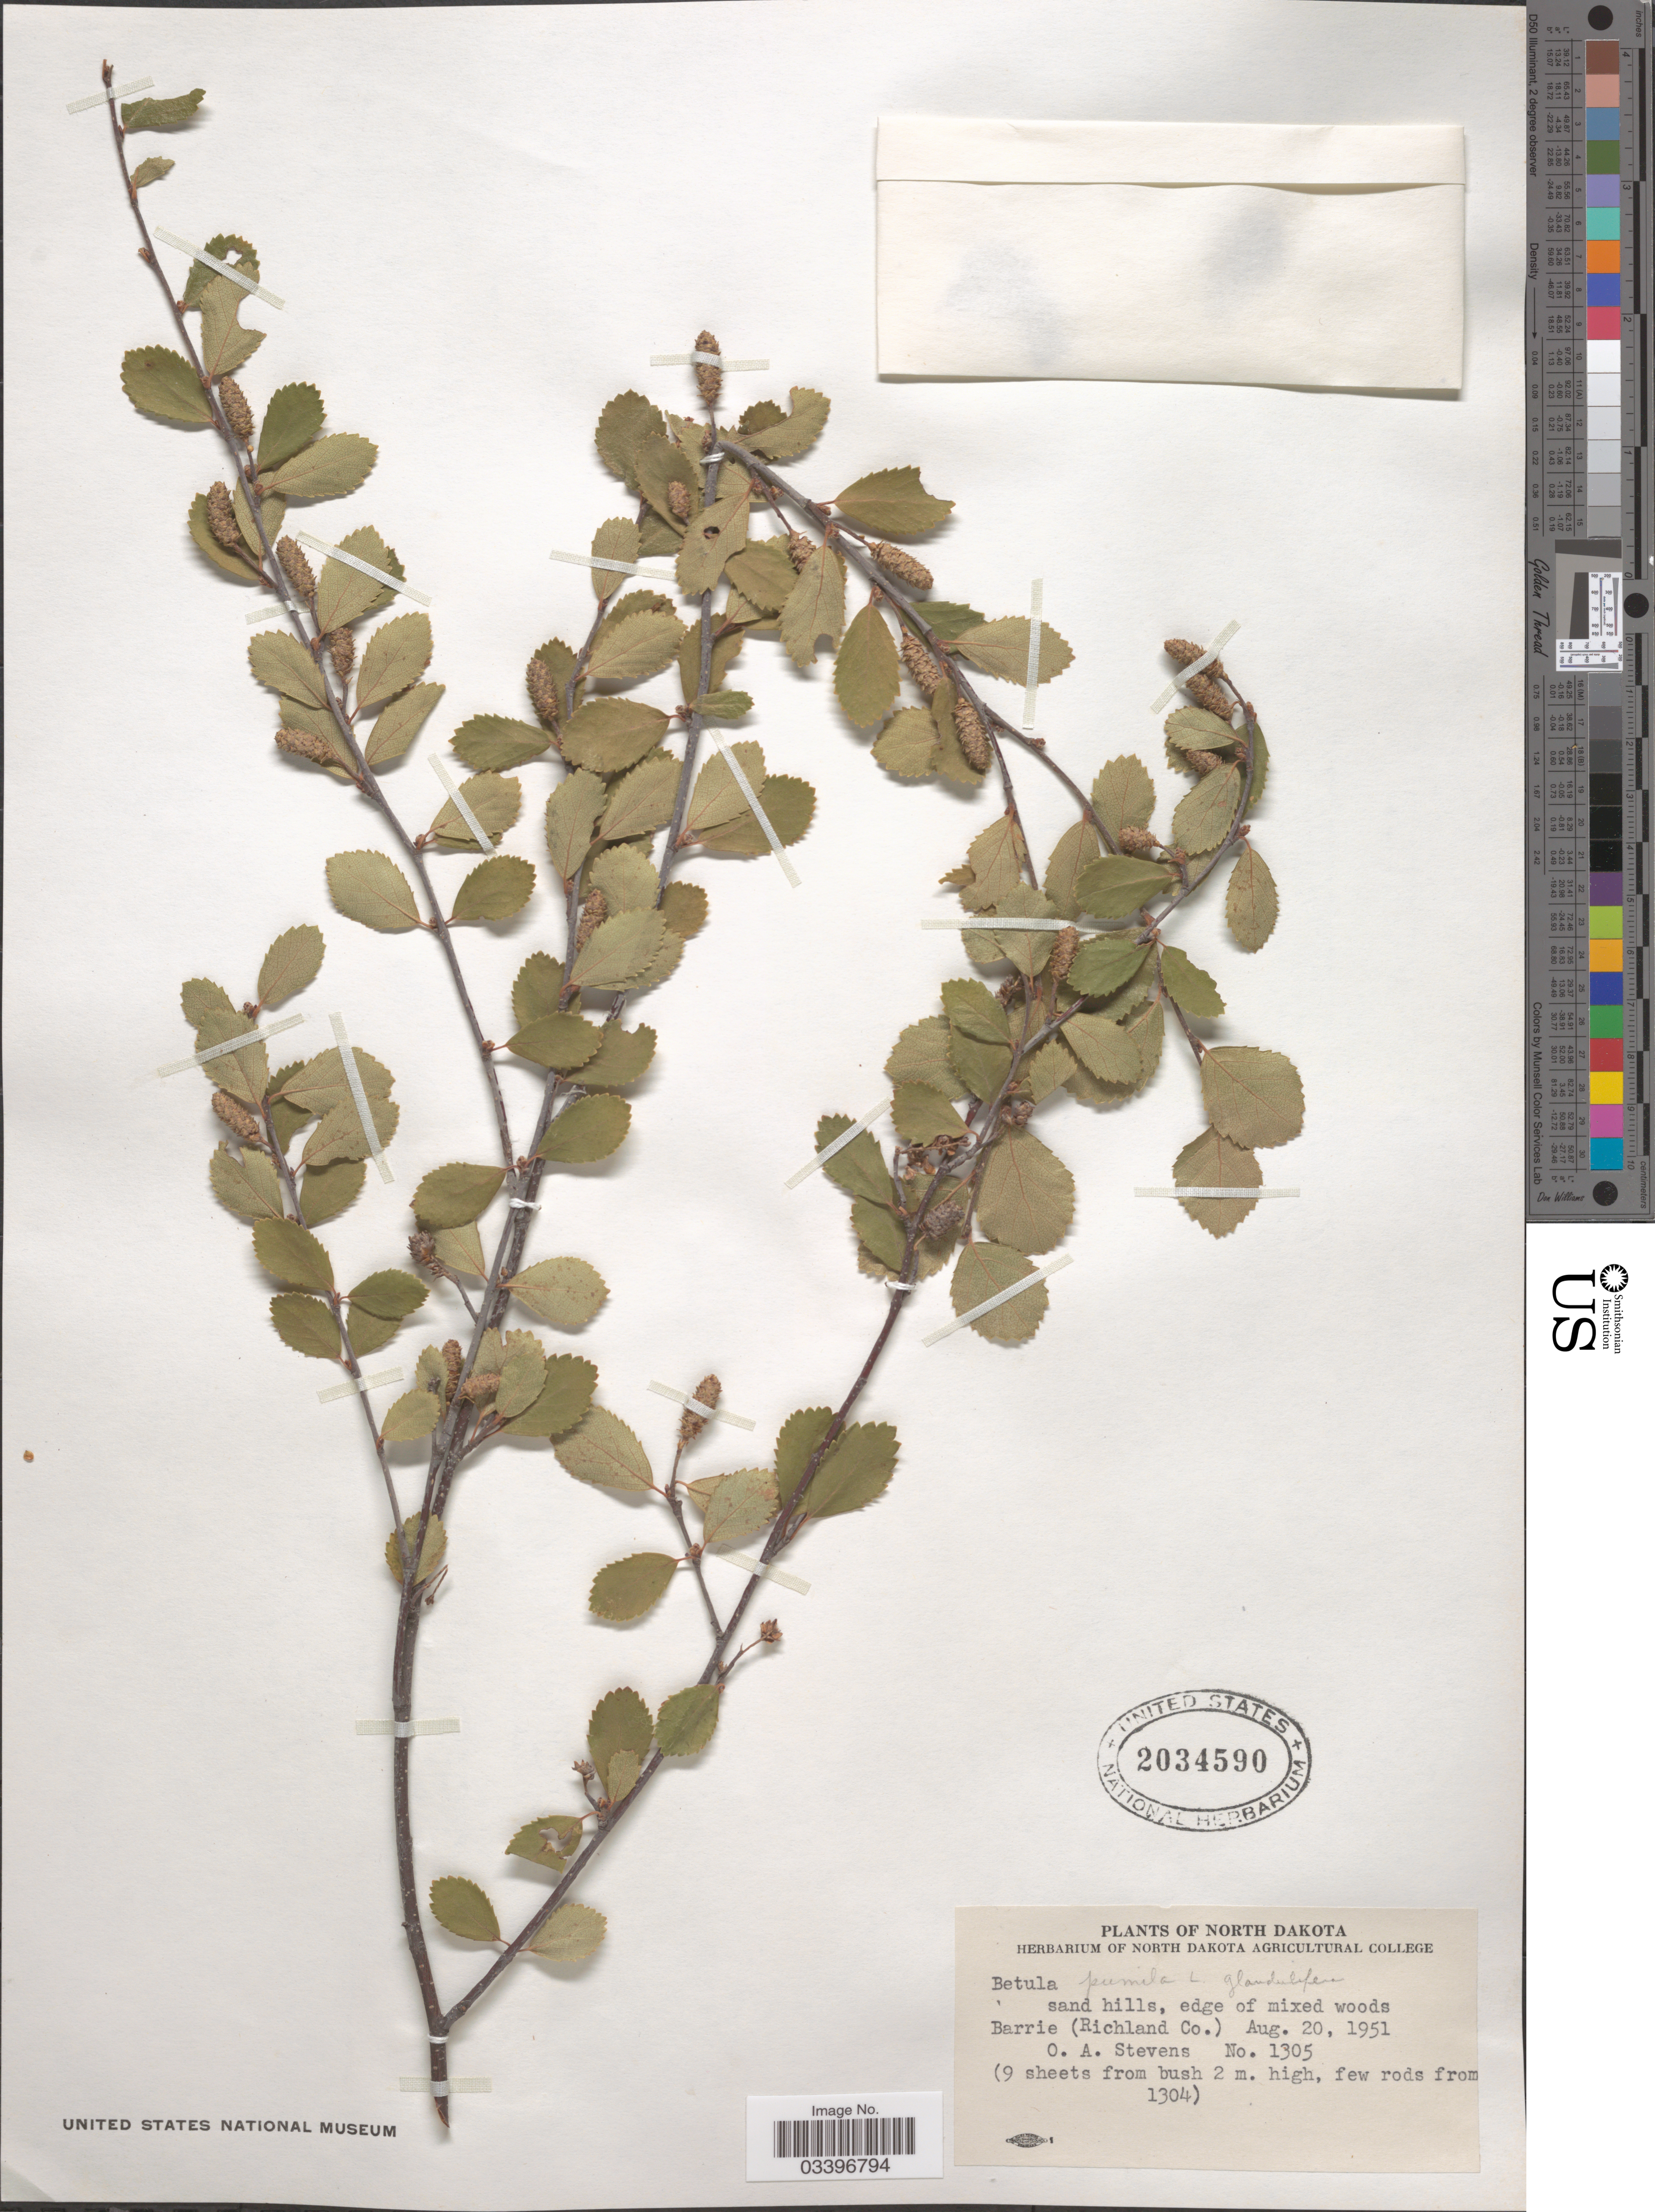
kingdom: Plantae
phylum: Tracheophyta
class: Magnoliopsida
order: Fagales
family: Betulaceae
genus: Betula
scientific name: Betula pumila var. glandulifera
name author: Regel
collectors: O. A. Stevens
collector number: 1305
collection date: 1951-08-20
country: United States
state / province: North Dakota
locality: Sand hills, edge of mixed woods Barrie (Richland Co.)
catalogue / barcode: US 2034590